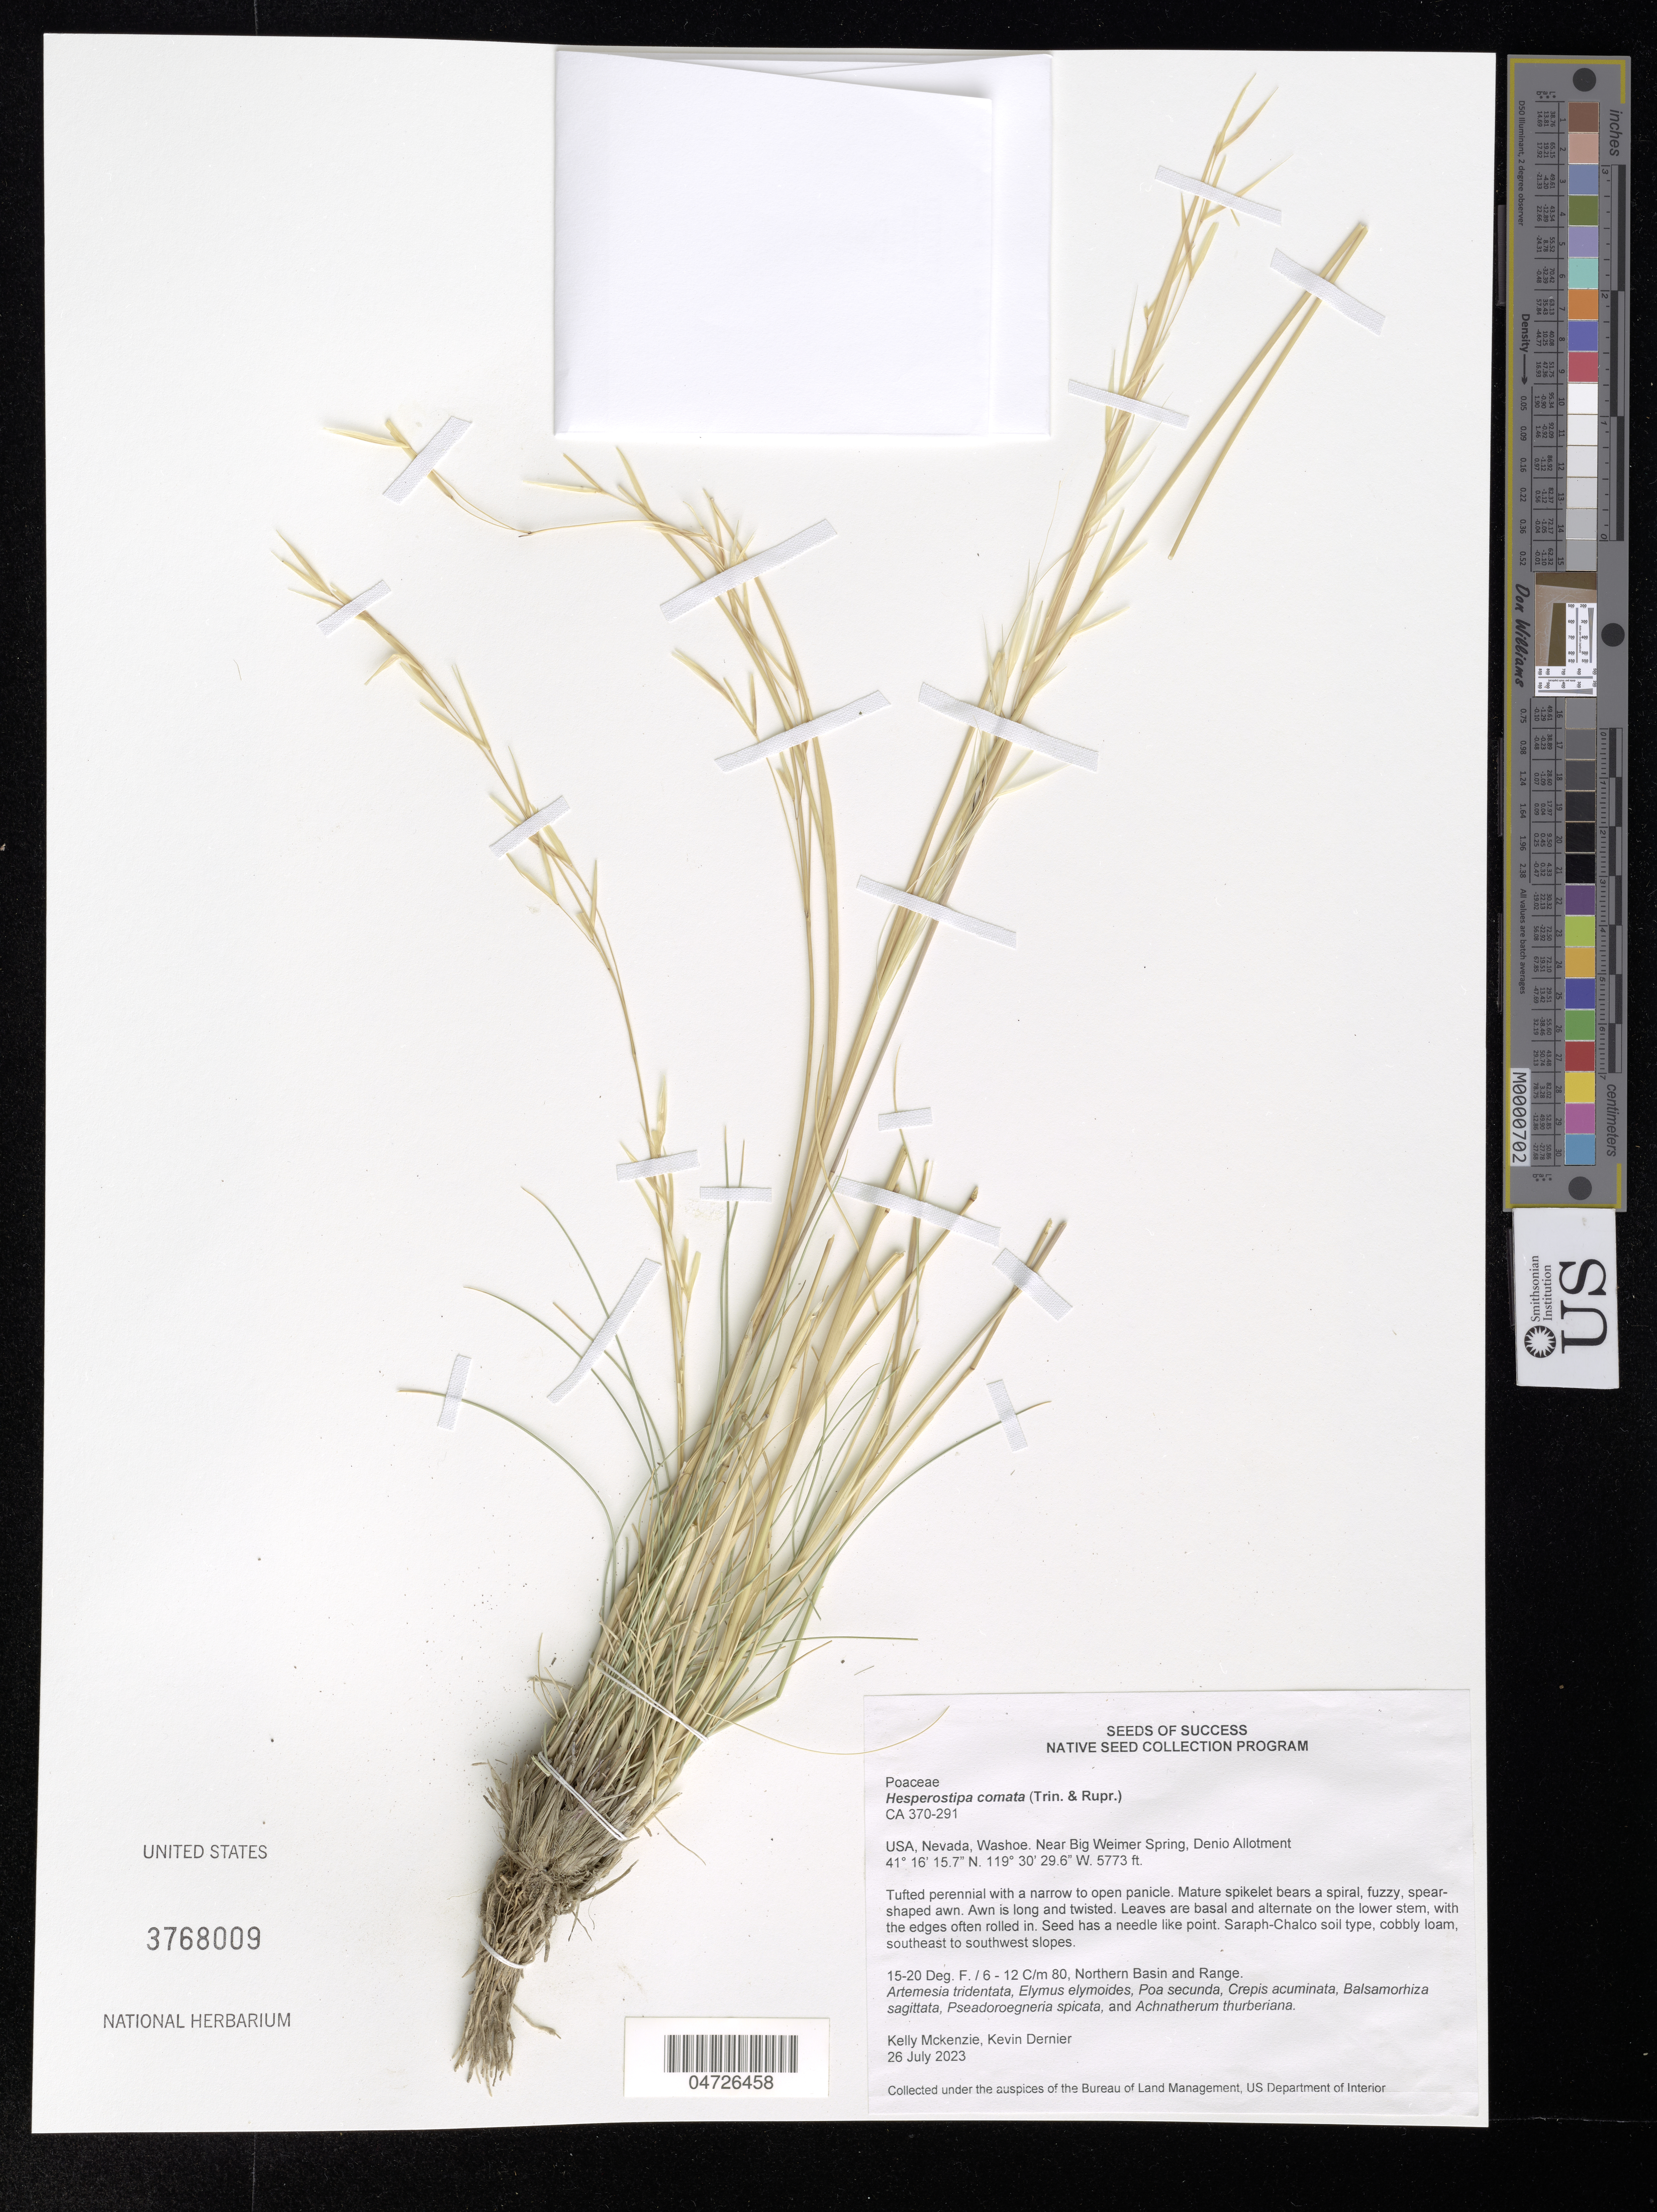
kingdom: Plantae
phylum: Tracheophyta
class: Liliopsida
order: Poales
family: Poaceae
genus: Hesperostipa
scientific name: Hesperostipa comata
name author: (Trin. & Rupr.) Barkworth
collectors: K. McKenzie & K. Dernier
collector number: CA 370-291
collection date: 2023-07-26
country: United States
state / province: Nevada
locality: Washoe. Near Big Weimer Spring, Denio Allotment.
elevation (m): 1760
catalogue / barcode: US 3768009